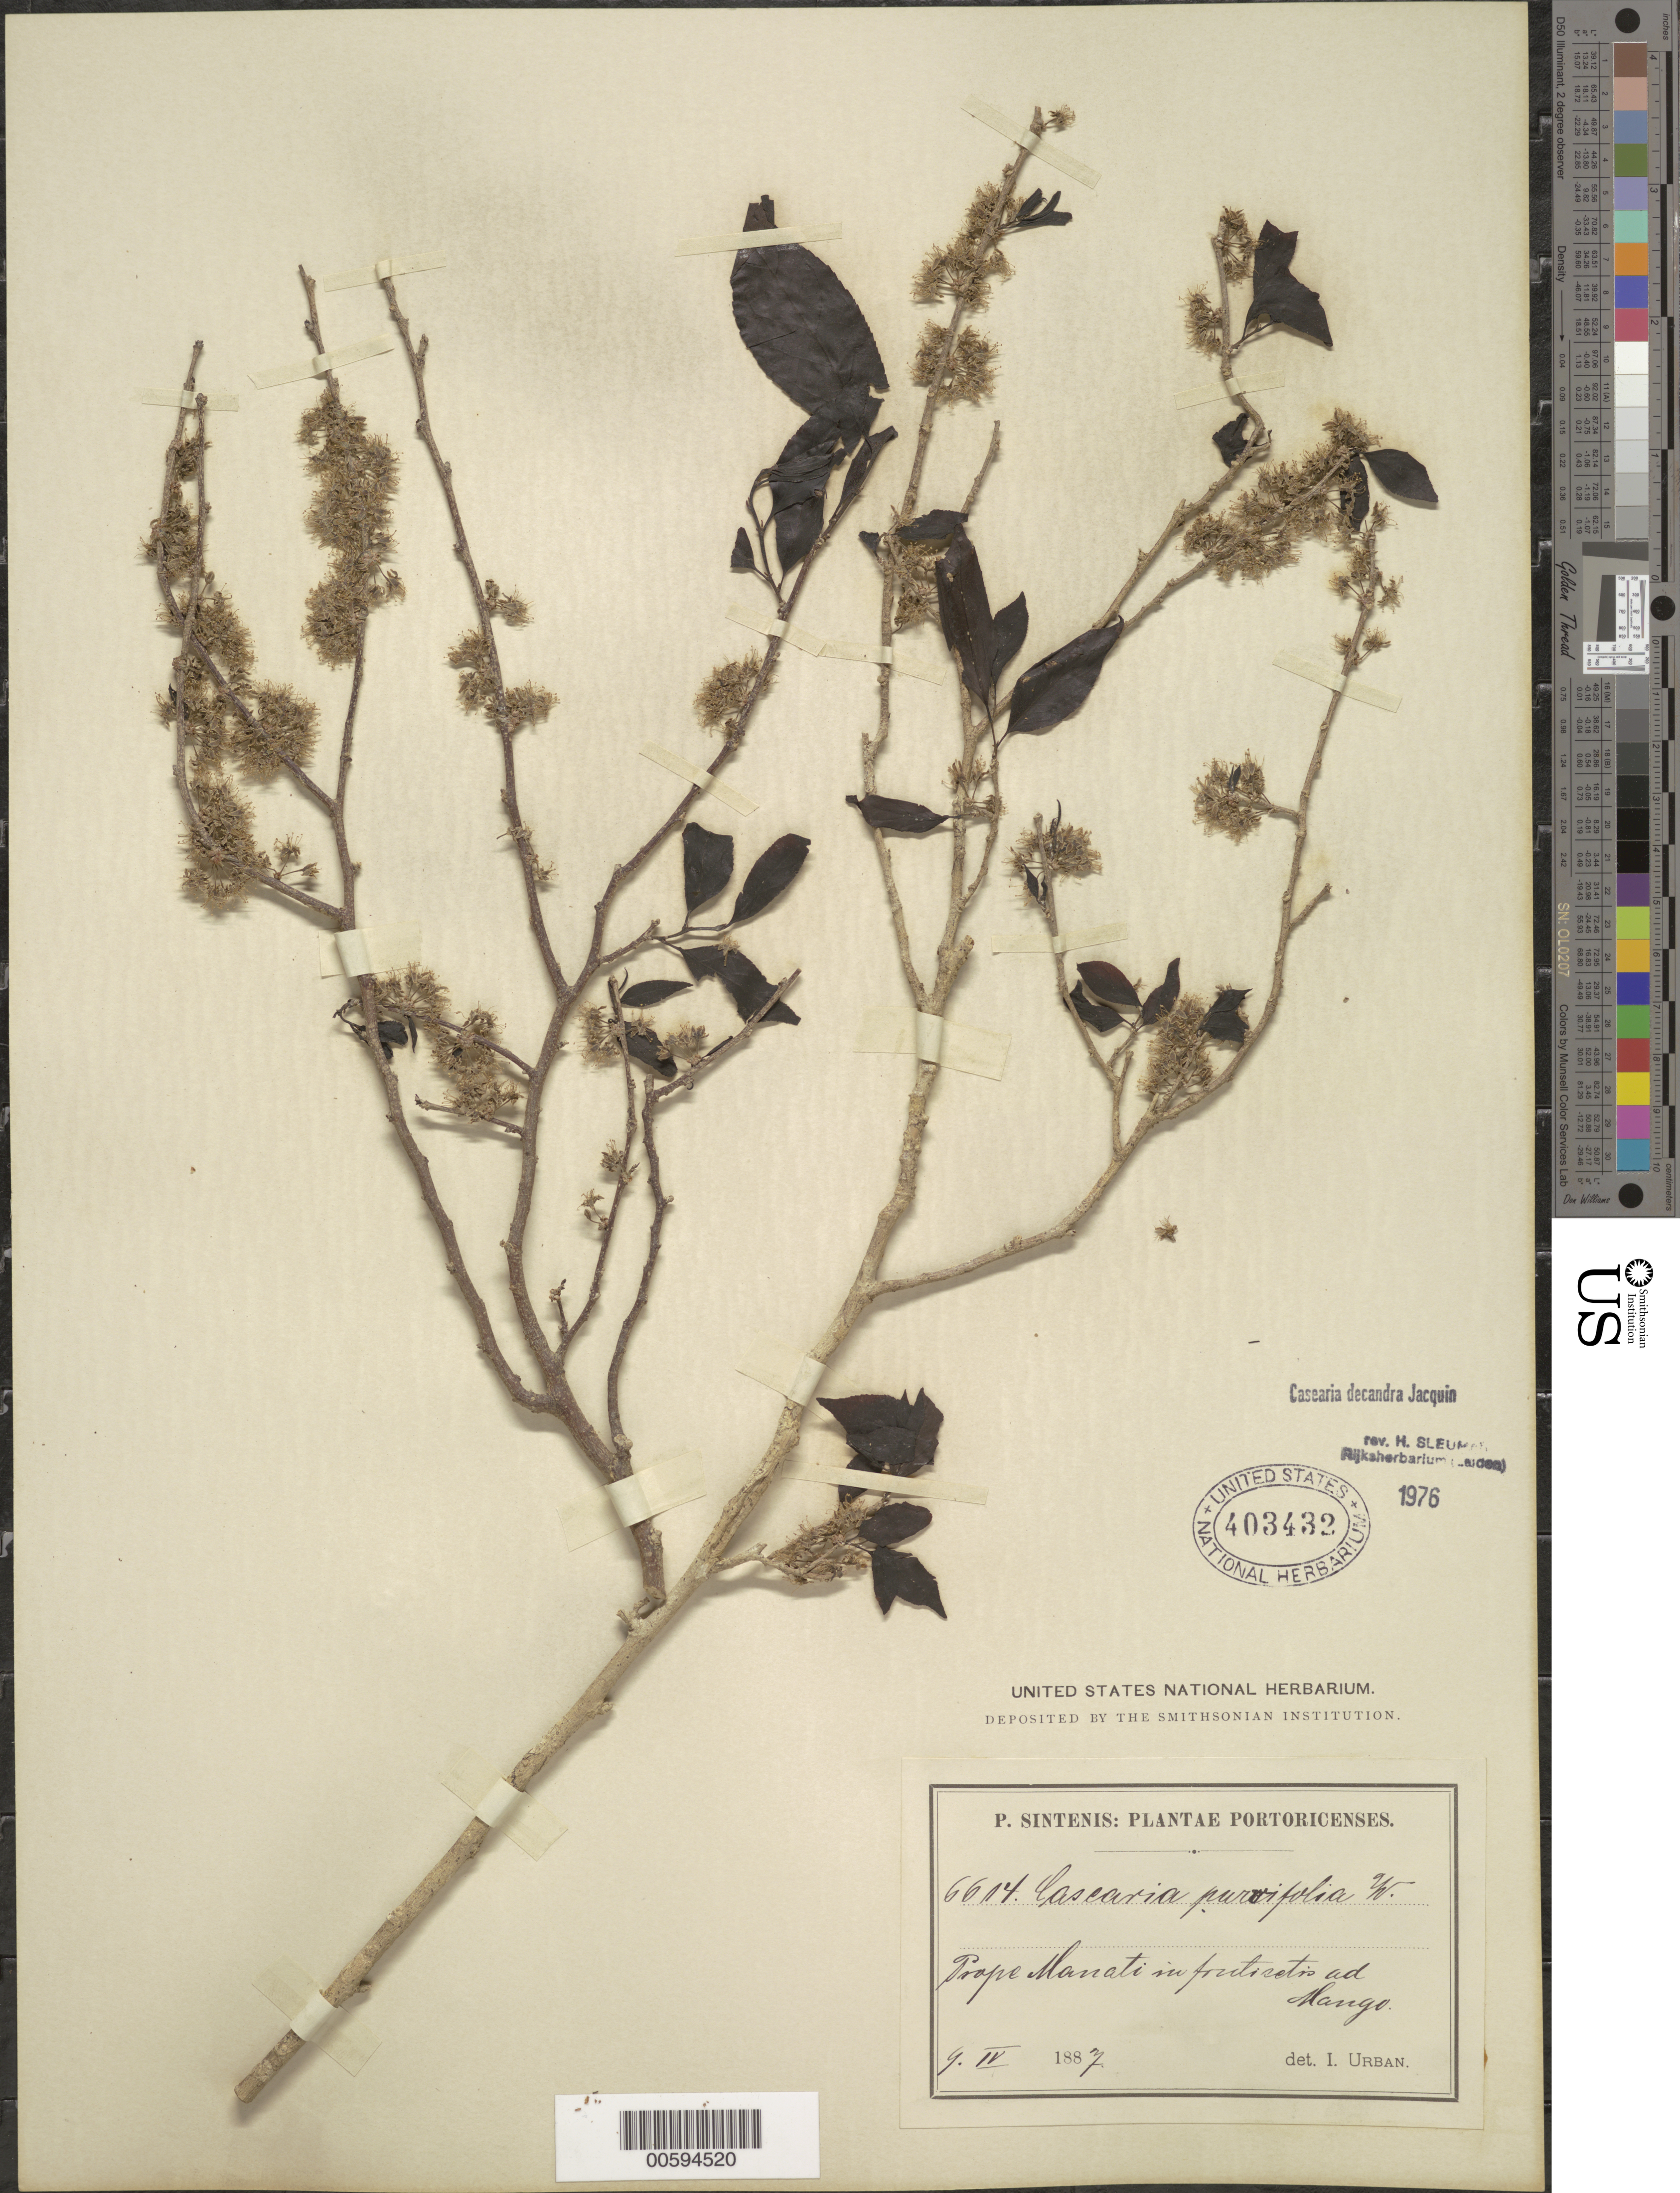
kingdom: Plantae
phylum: Tracheophyta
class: Magnoliopsida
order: Malpighiales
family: Salicaceae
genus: Casearia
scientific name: Casearia decandra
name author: Jacq.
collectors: P. Sintenis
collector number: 6614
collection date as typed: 09 Apr 1887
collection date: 1887-04-09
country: Puerto Rico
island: Greater Antilles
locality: Prope Manati in fruticetis ad Mango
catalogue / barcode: US 403432